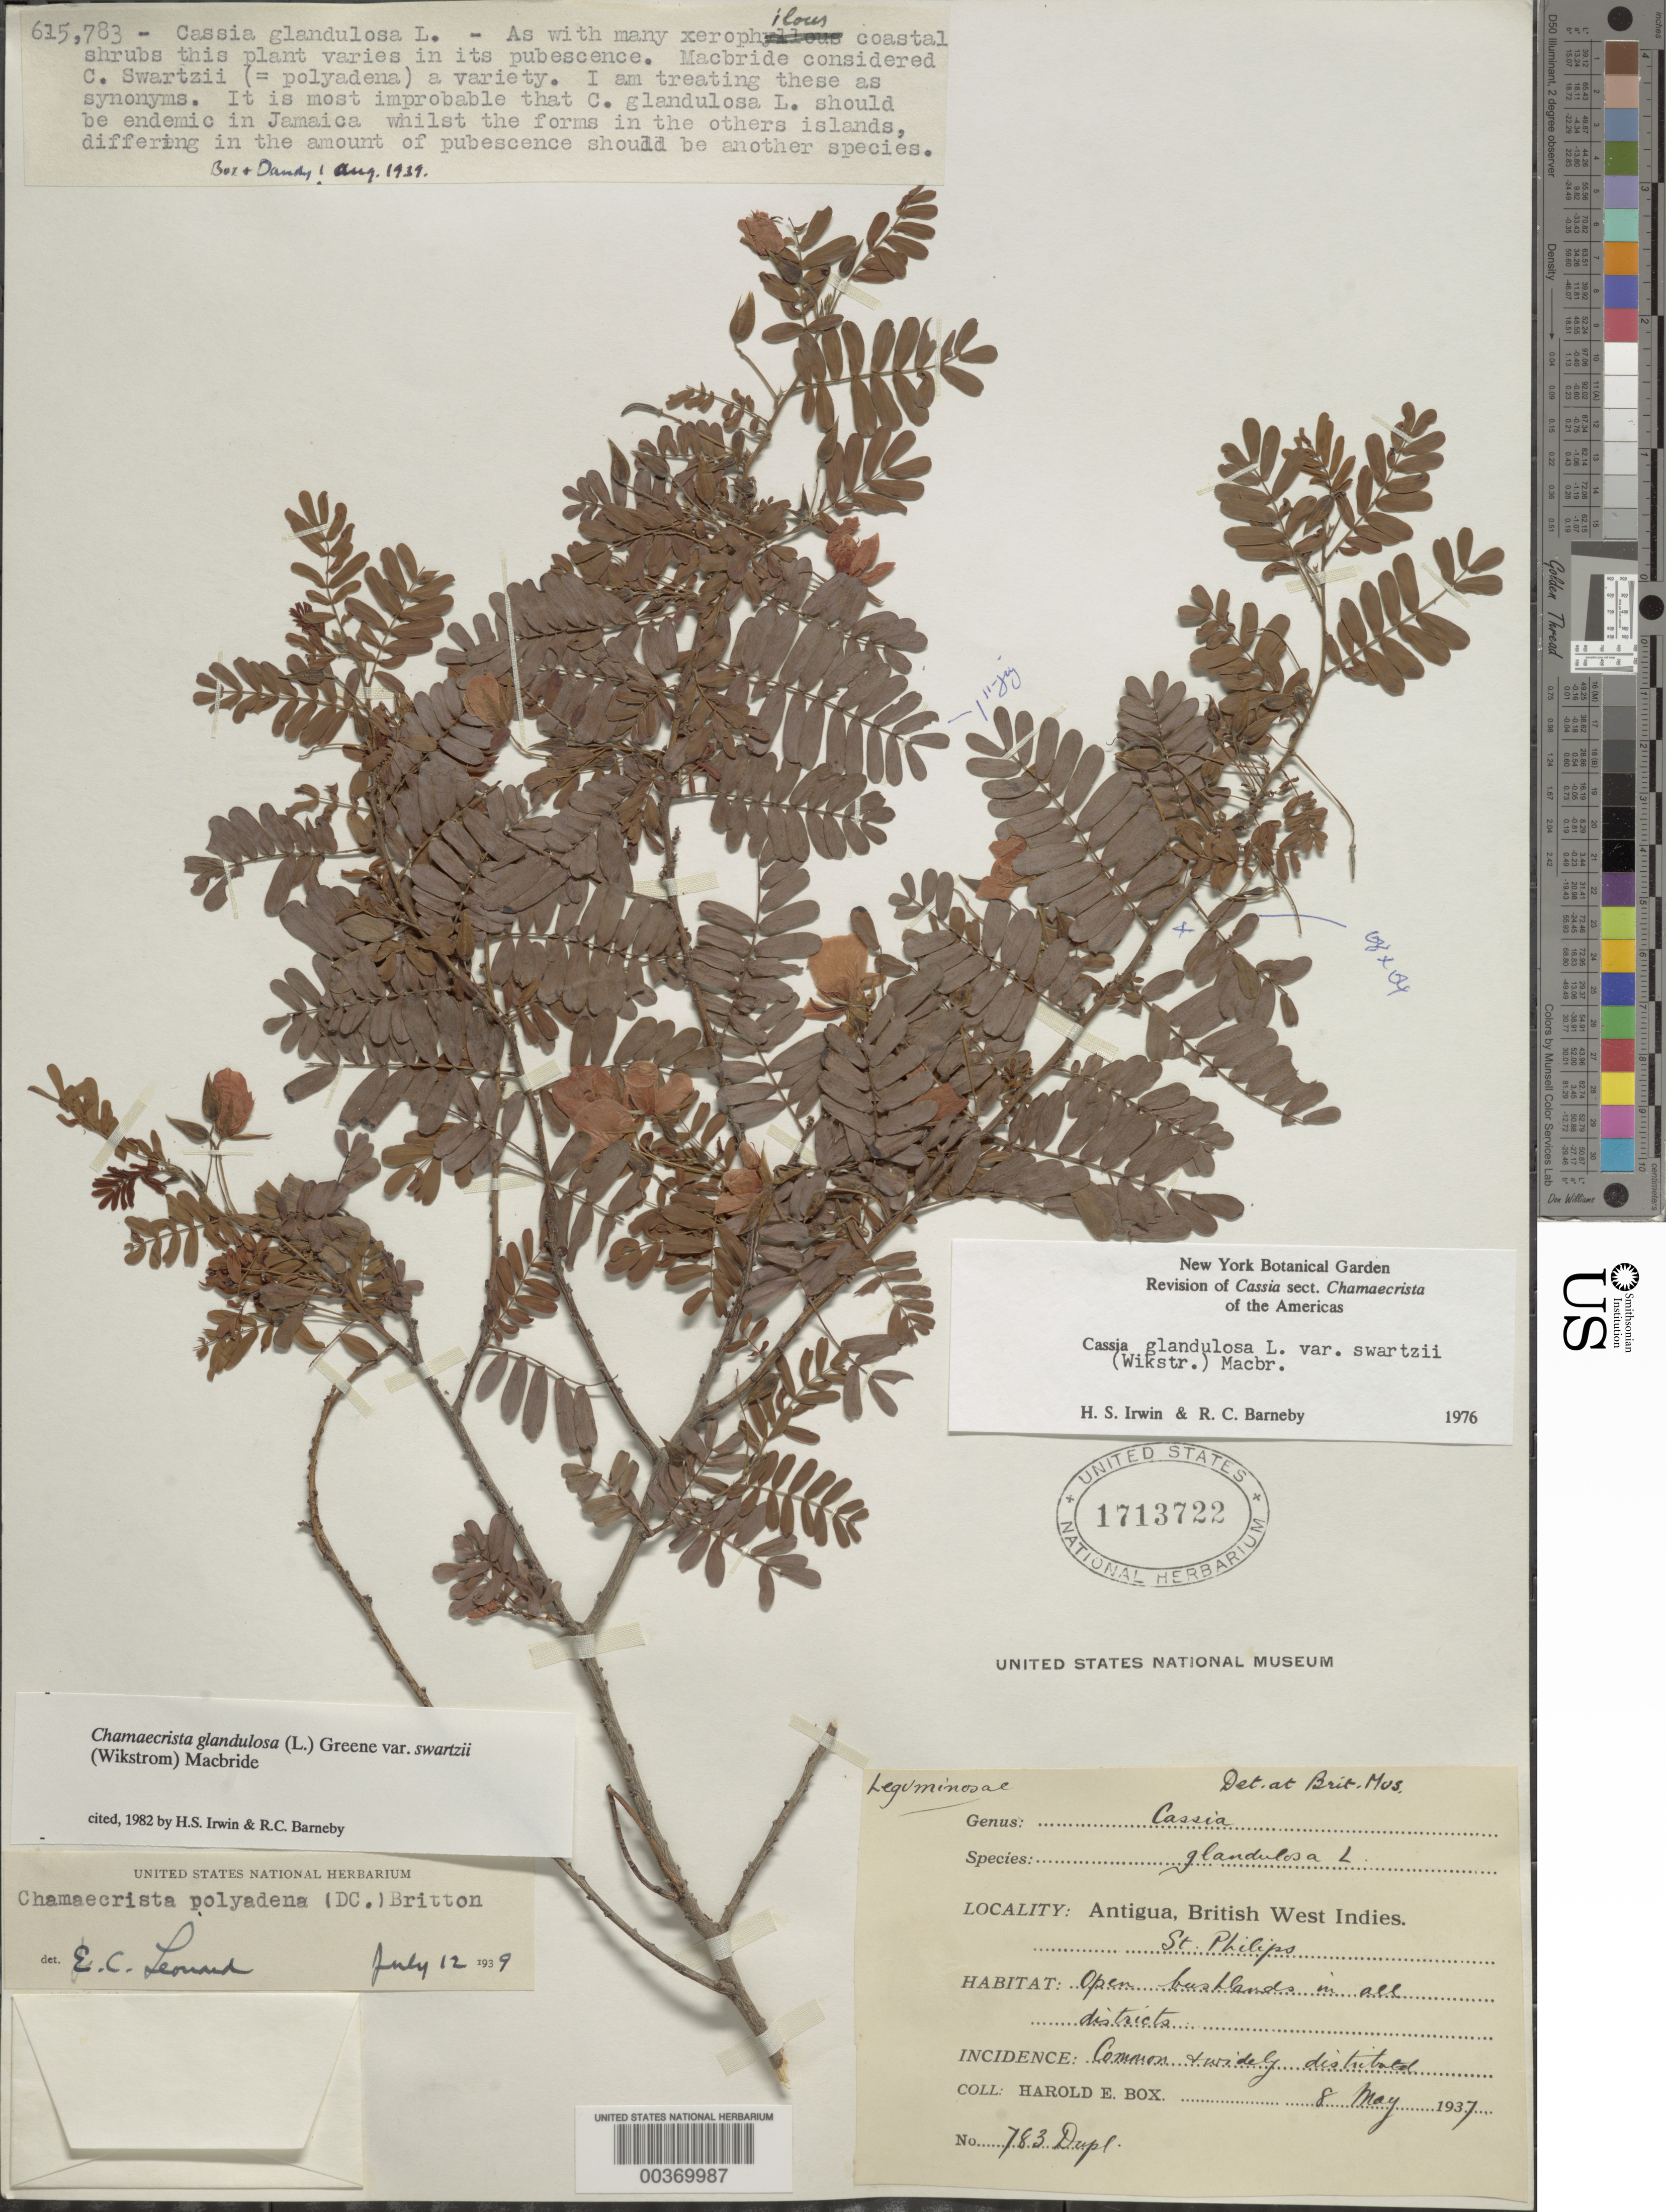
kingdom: Plantae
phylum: Tracheophyta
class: Magnoliopsida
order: Fabales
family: Fabaceae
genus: Chamaecrista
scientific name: Chamaecrista glandulosa var. swartzii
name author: (Wikstr.) H.S. Irwin & Barneby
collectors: H. E. Box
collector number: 783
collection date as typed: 08 May 1937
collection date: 1937-05-08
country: Antigua and Barbuda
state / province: Saint Philip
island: Antigua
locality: St. Philips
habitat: Open bushlands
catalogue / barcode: US 1713722